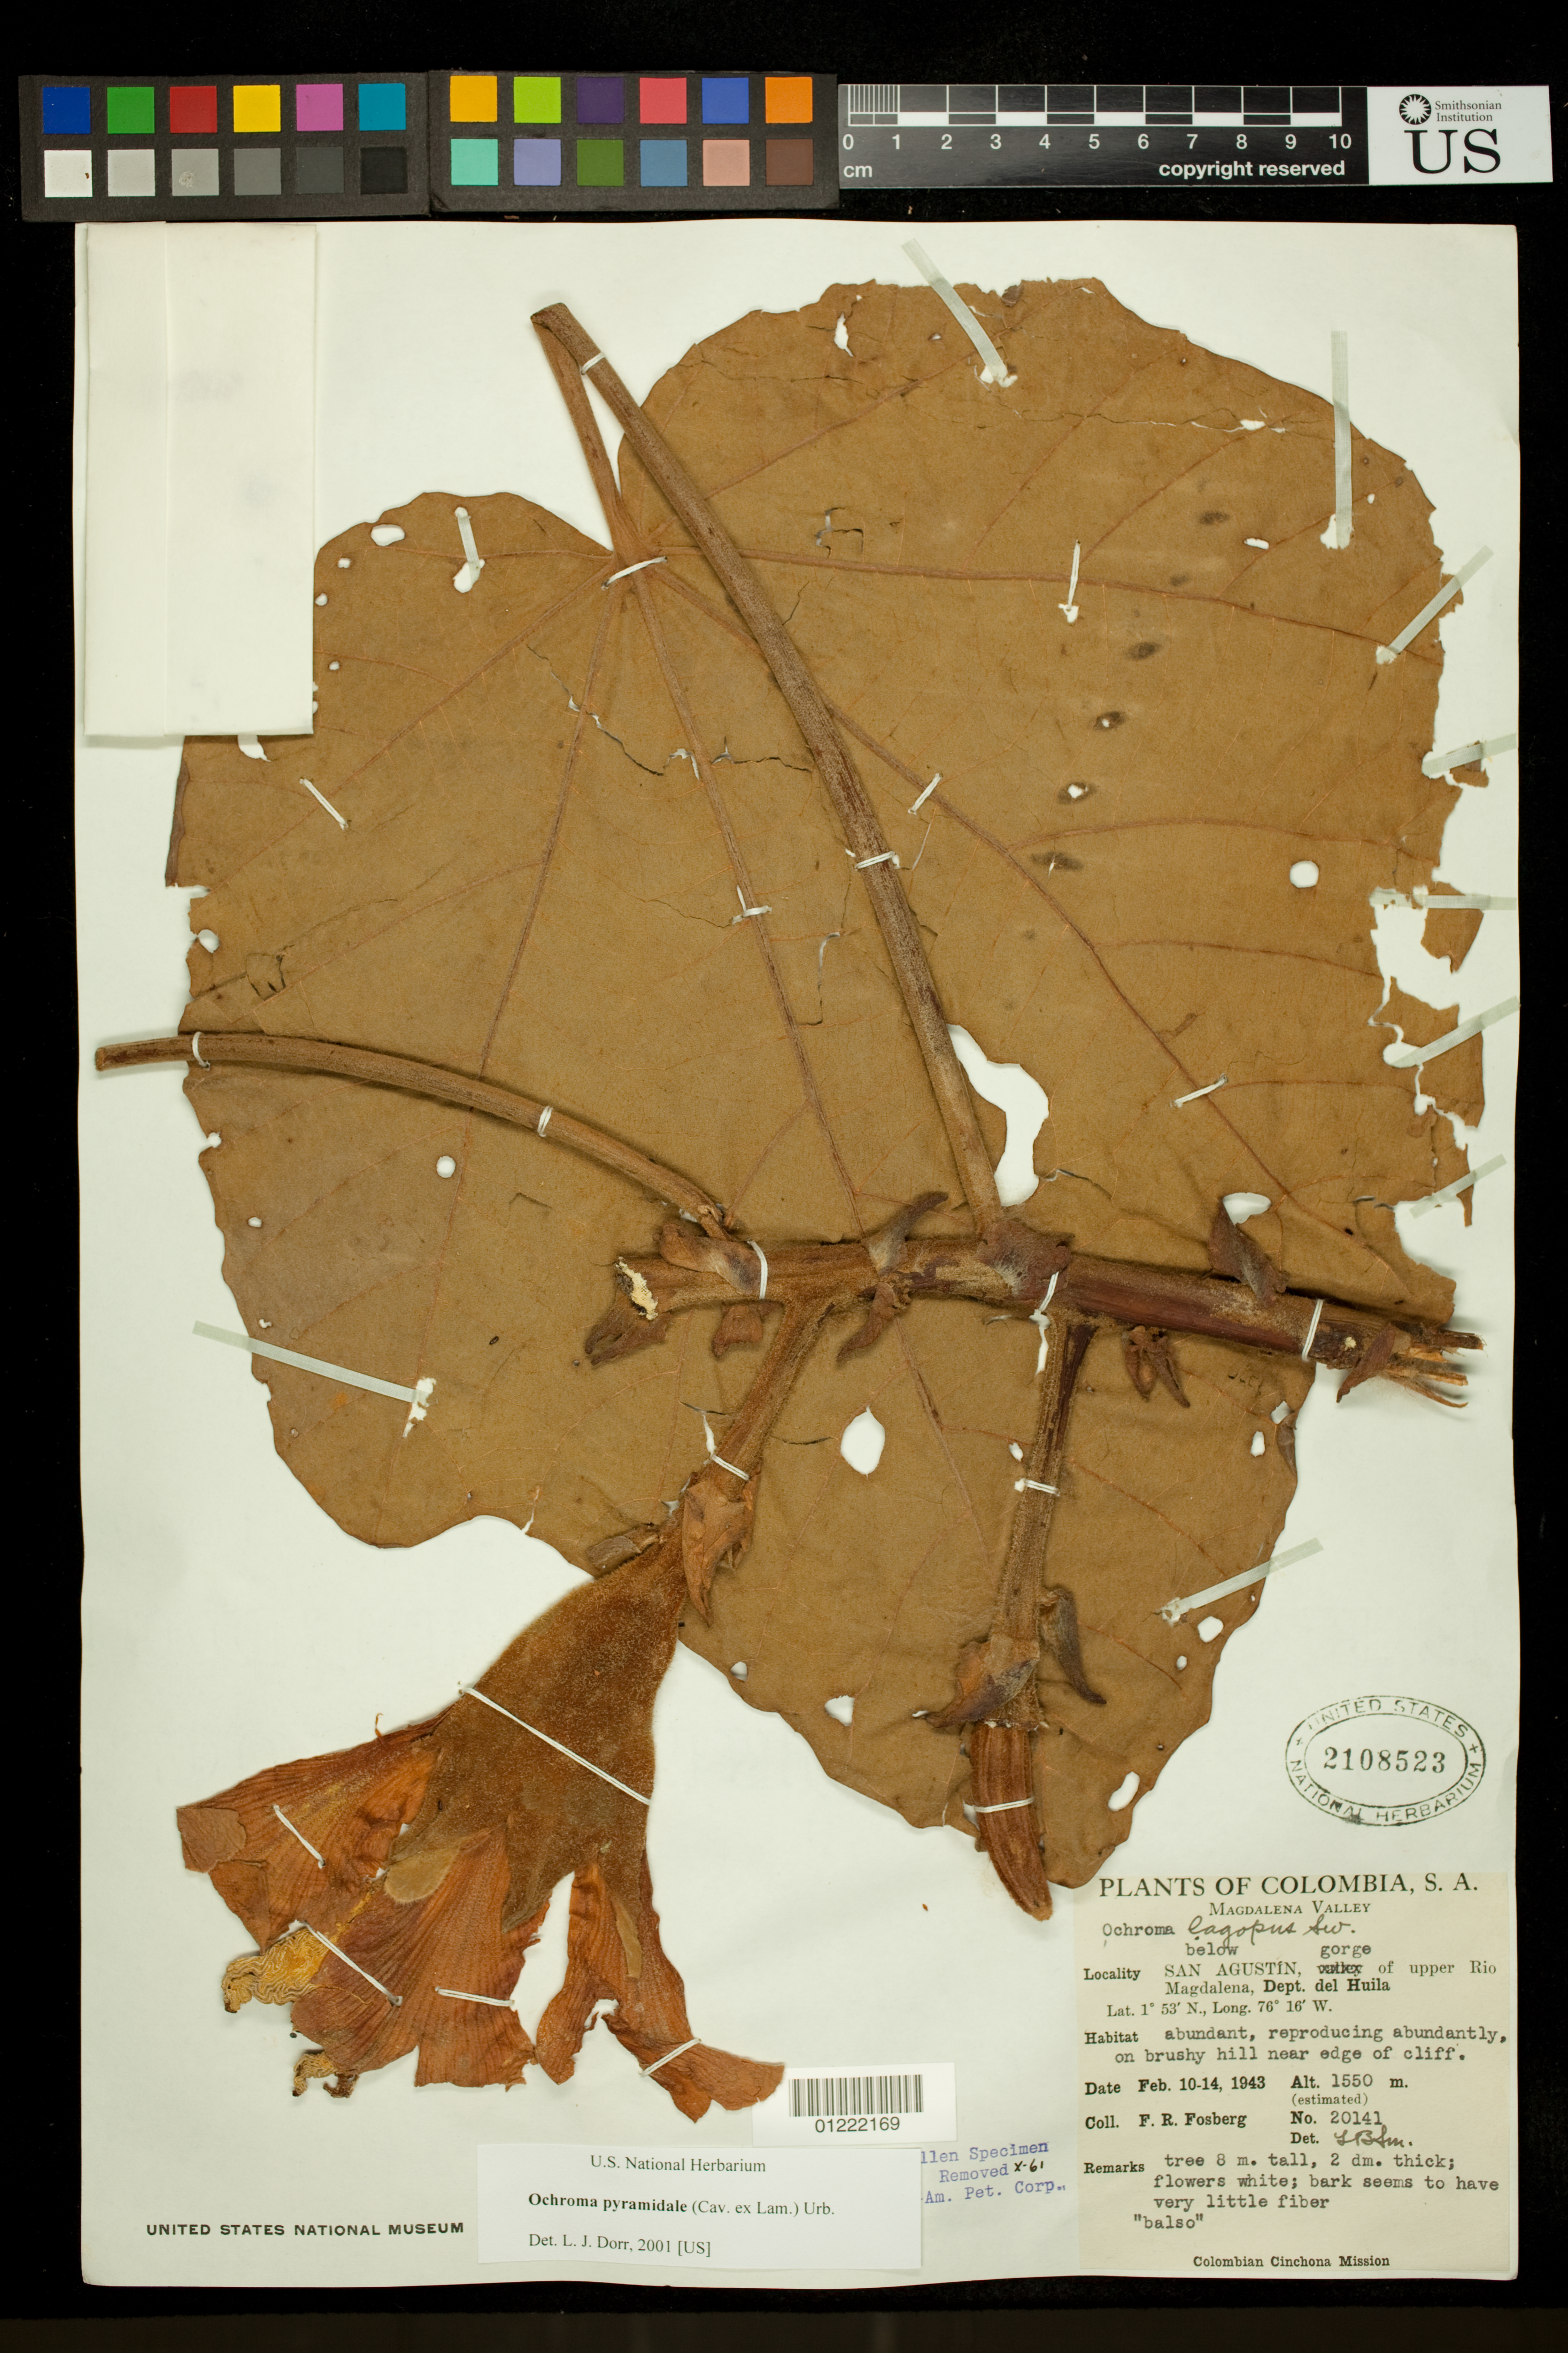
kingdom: Plantae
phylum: Tracheophyta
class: Magnoliopsida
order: Malvales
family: Malvaceae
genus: Ochroma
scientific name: Ochroma pyramidale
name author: (Cav. ex Lam.) Urb.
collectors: F. R. Fosberg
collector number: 20141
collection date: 1943-02-10/1943-02-14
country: Colombia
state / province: Huila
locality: Magdalena Valley. San Agustín, gorge of upper Rio Magdalena. Brushy hill near edge of cliff.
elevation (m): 1550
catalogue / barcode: US 2108523